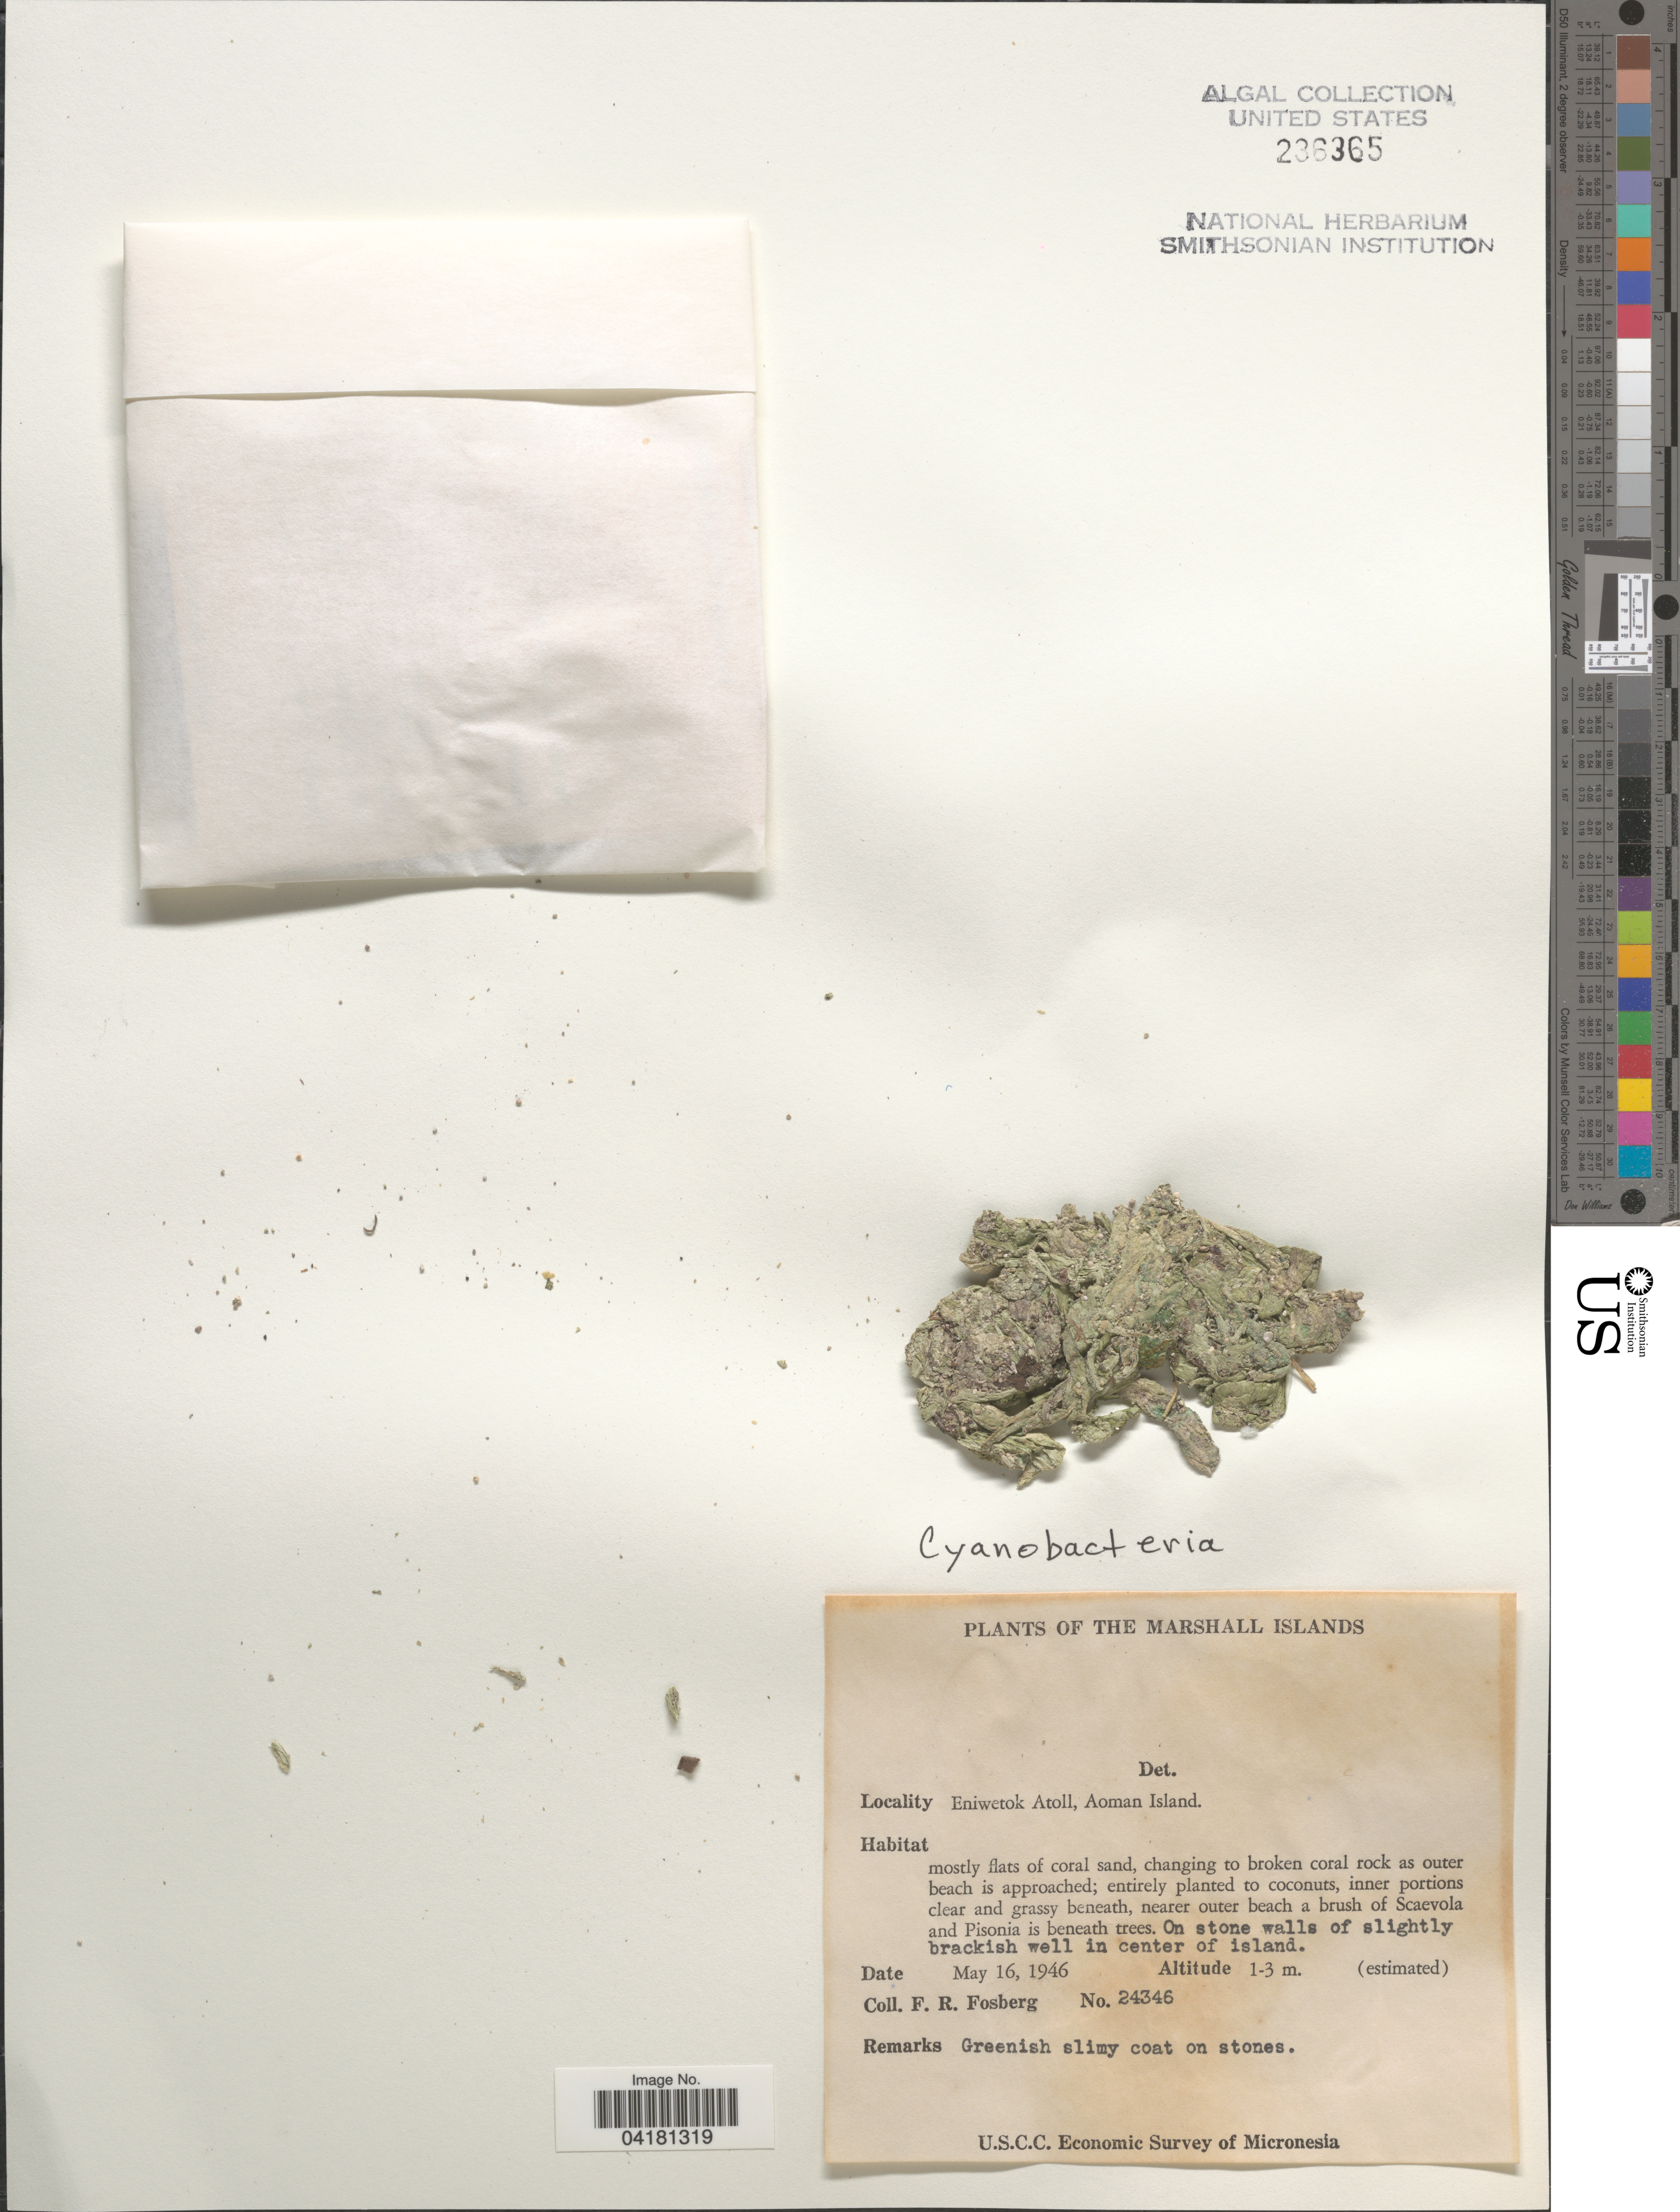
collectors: F. R. Fosberg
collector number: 24346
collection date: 1946-05-16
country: Marshall Islands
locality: Eniwetok Atoll, Aoman Island. On stone walls of slightly brackish well in center of island. U.S.C.C. Economic Survey of Micronesia.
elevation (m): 1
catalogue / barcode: US 236365